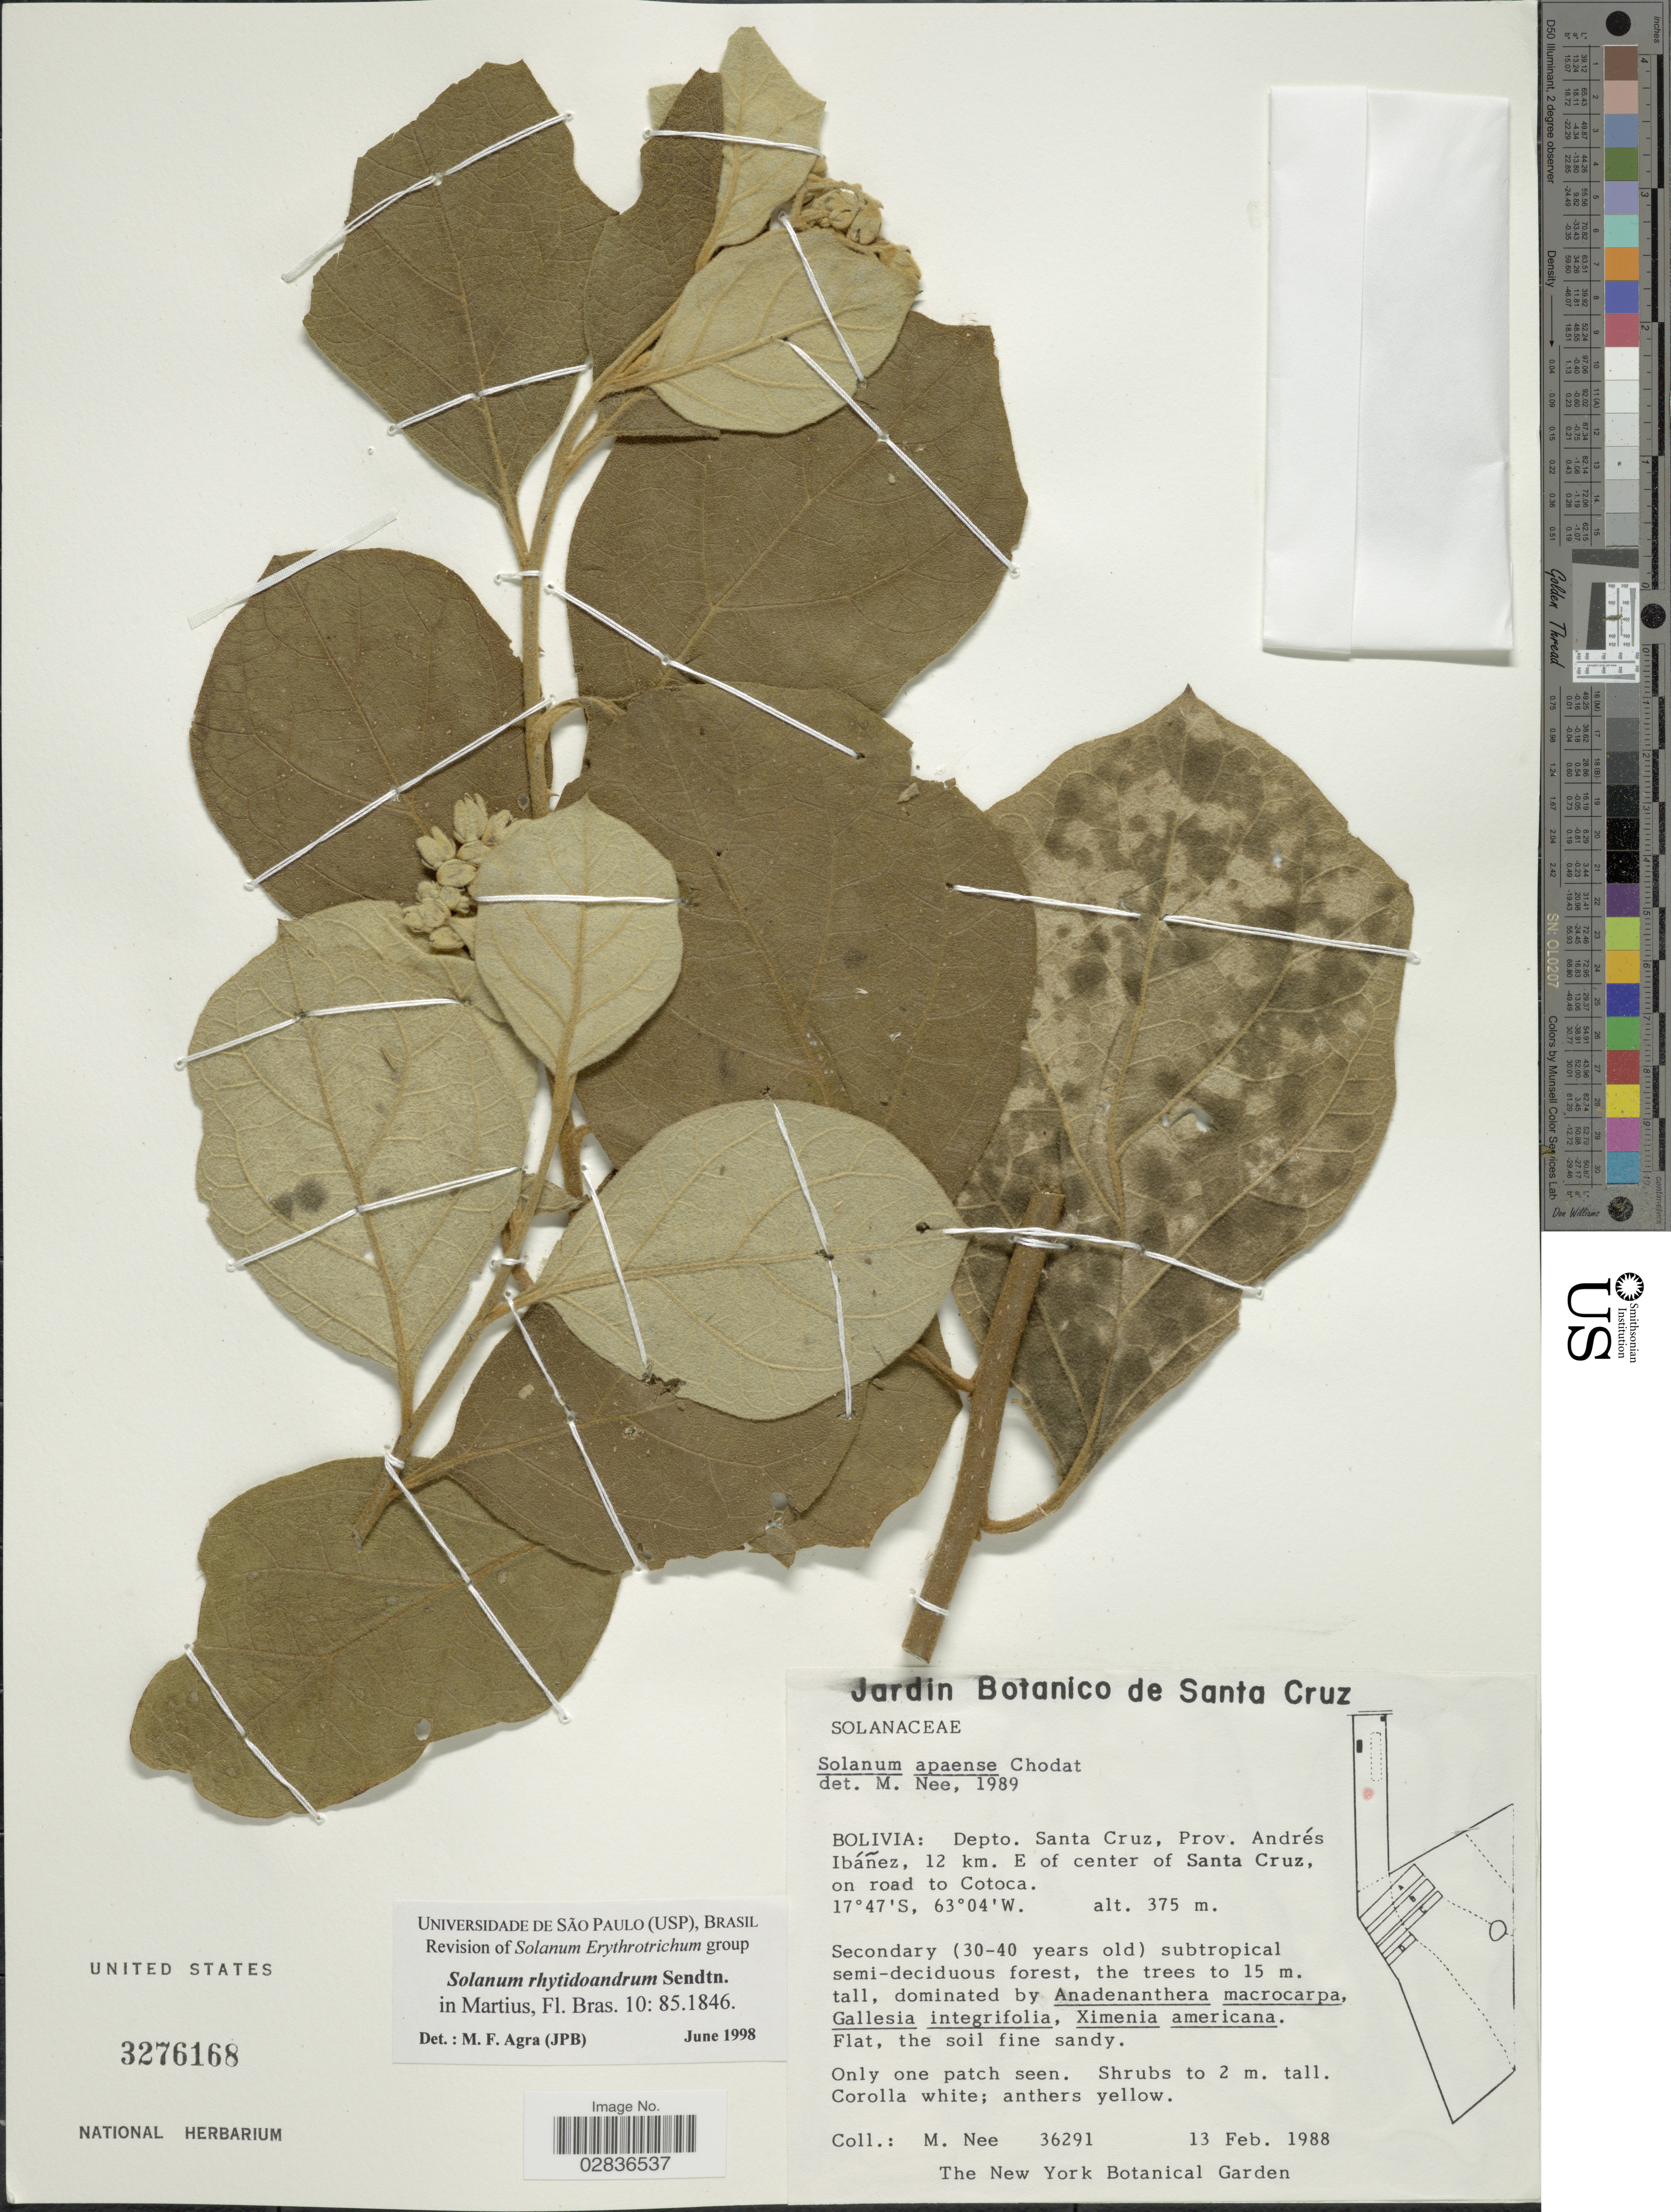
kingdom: Plantae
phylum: Tracheophyta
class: Magnoliopsida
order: Solanales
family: Solanaceae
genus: Solanum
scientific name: Solanum rhytidoandrum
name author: Sendtn.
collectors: M. Nee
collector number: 36291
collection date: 1988-02-13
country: Bolivia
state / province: Santa Cruz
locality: Depto. Santa Cruz, Prov. Andrés Ibáñez, 12 km. E of center of Santa Cruz, on road to Cotoca.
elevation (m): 375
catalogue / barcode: US 3276168